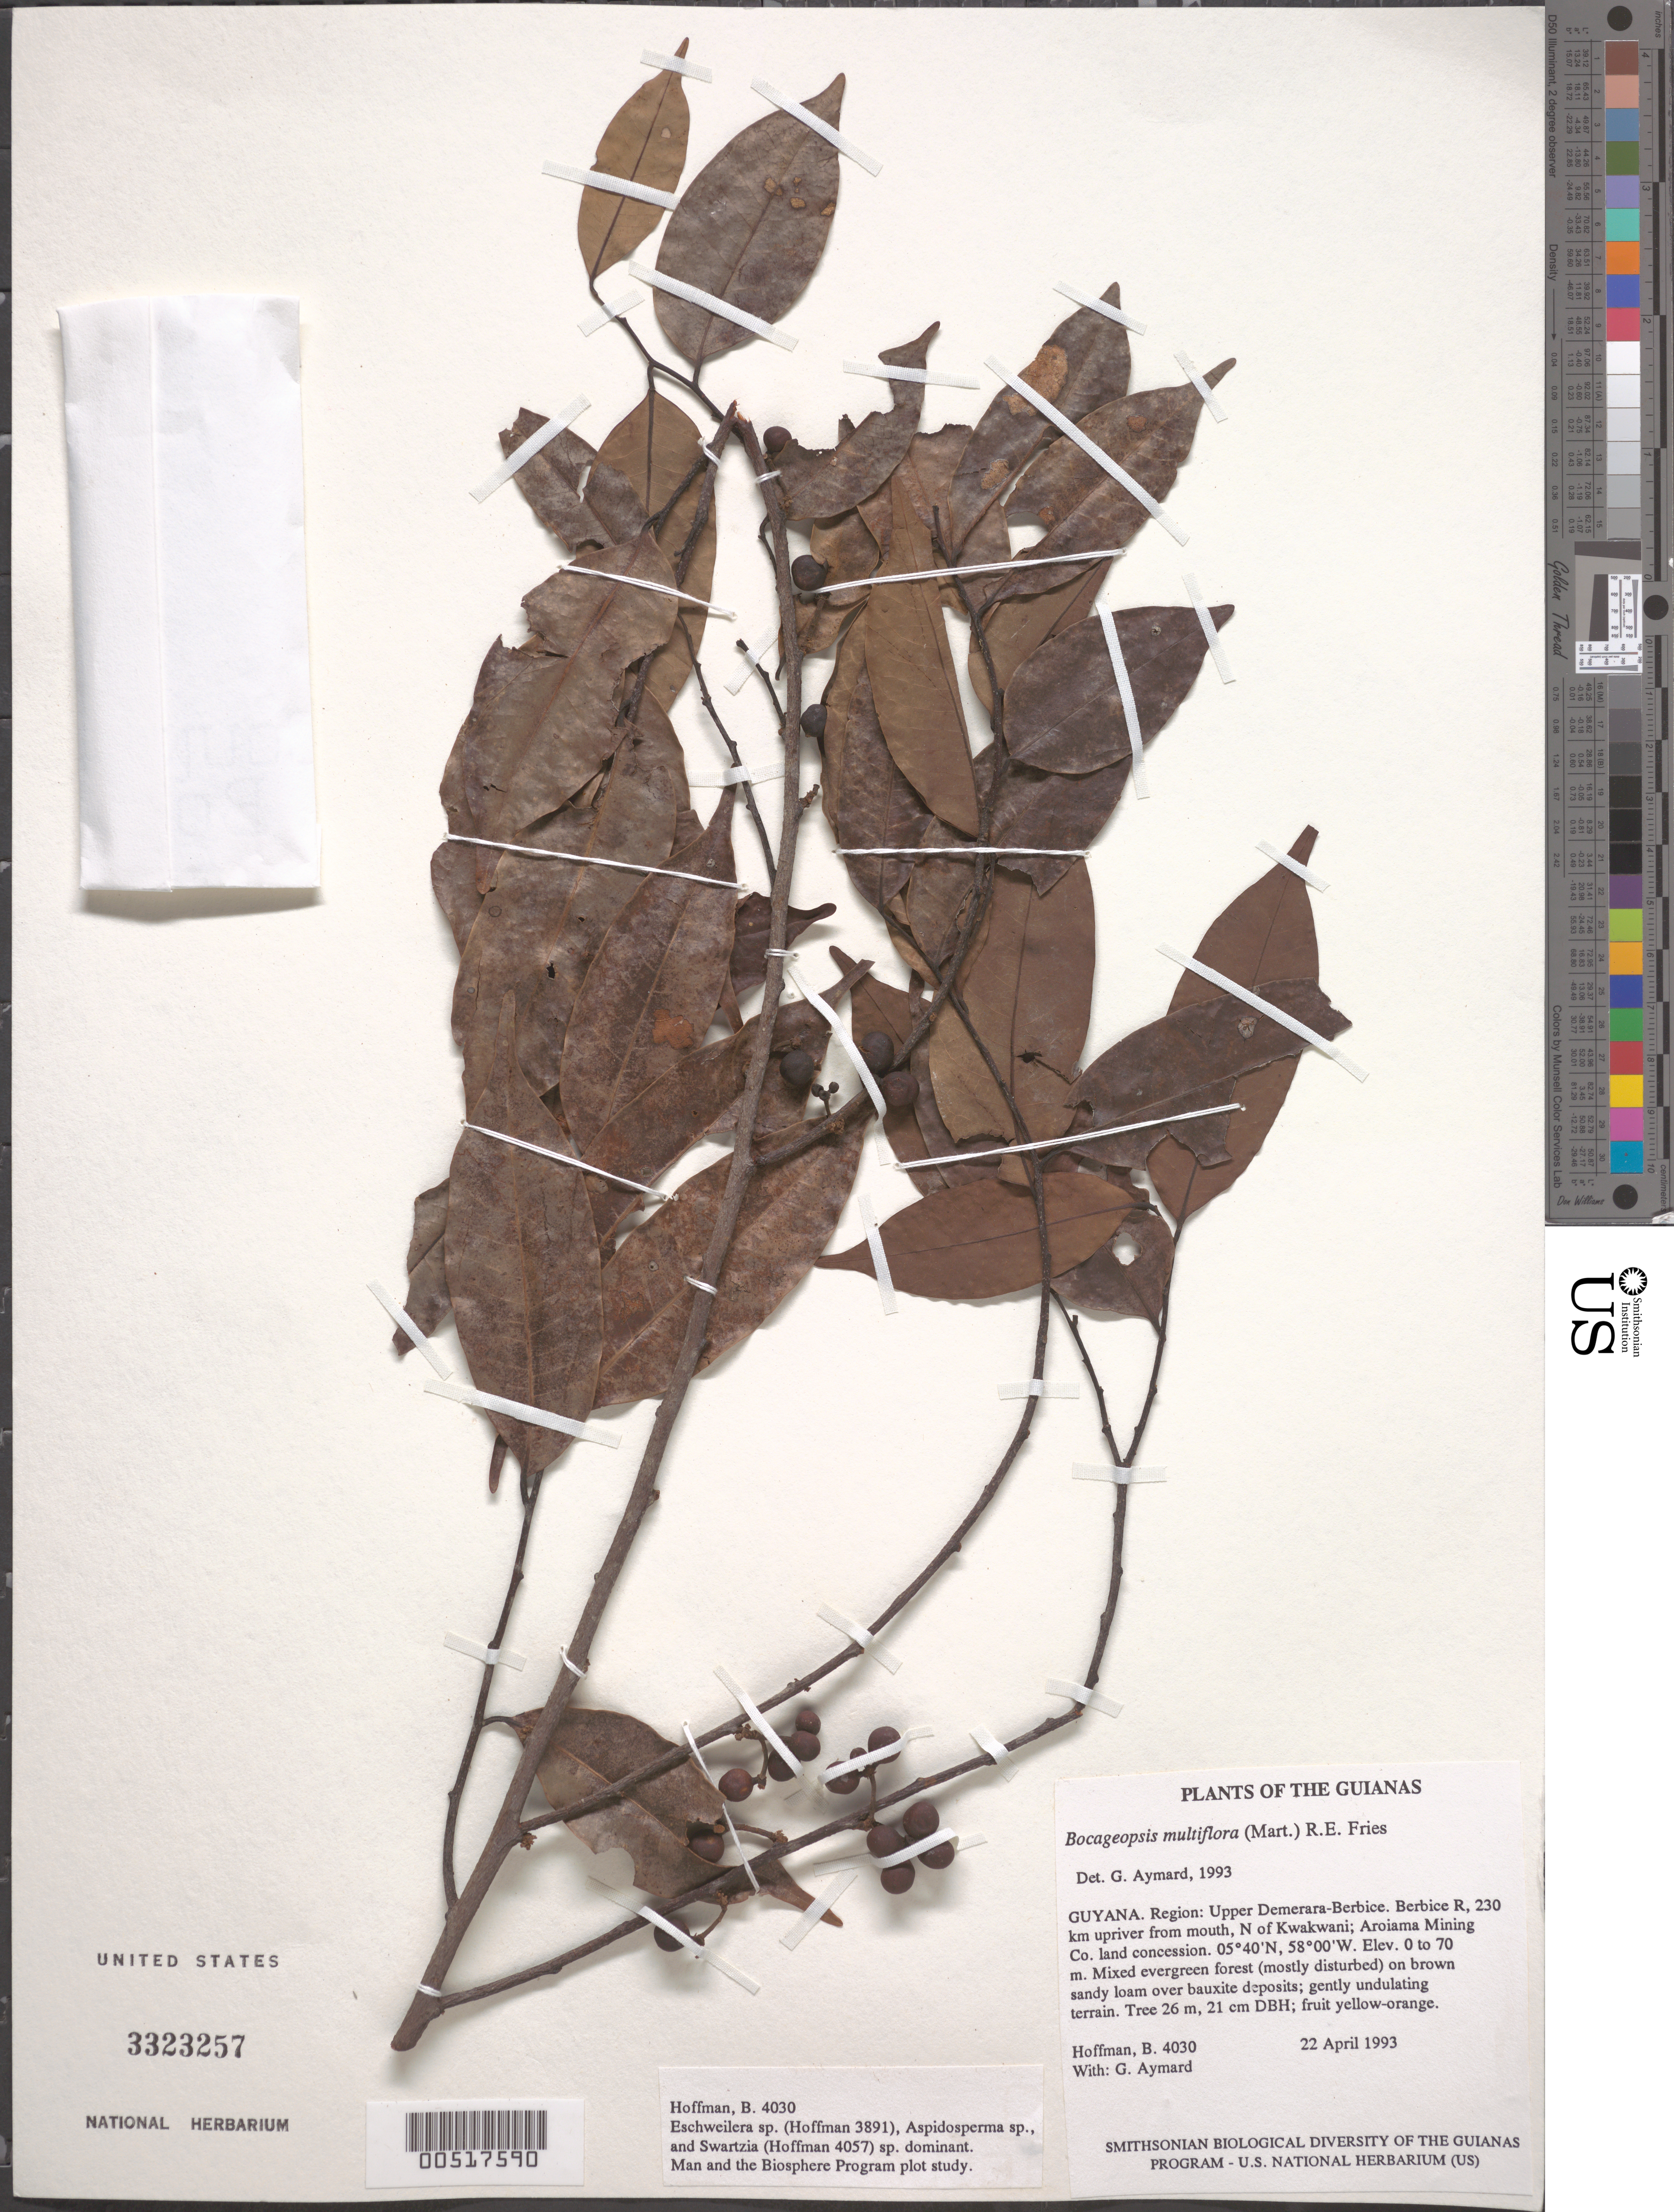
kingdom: Plantae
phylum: Tracheophyta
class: Magnoliopsida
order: Magnoliales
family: Annonaceae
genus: Bocageopsis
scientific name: Bocageopsis multiflora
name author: (Mart.) R.E. Fr.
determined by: Maas, Paul J. M.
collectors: B. Hoffman & G. A. Aymard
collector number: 4030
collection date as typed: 22 April 1993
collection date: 1993-04-22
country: Guyana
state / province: U. Demerara-Berbice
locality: Berbice River, 230 km upriver from mouth, N of Kwakwani; Aroiama Mining Co. land concession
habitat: Mixed evergreen forest (mostly disturbed) on brown sandy loam over bauxite deposits; gently undulating terrain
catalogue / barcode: US 3323257